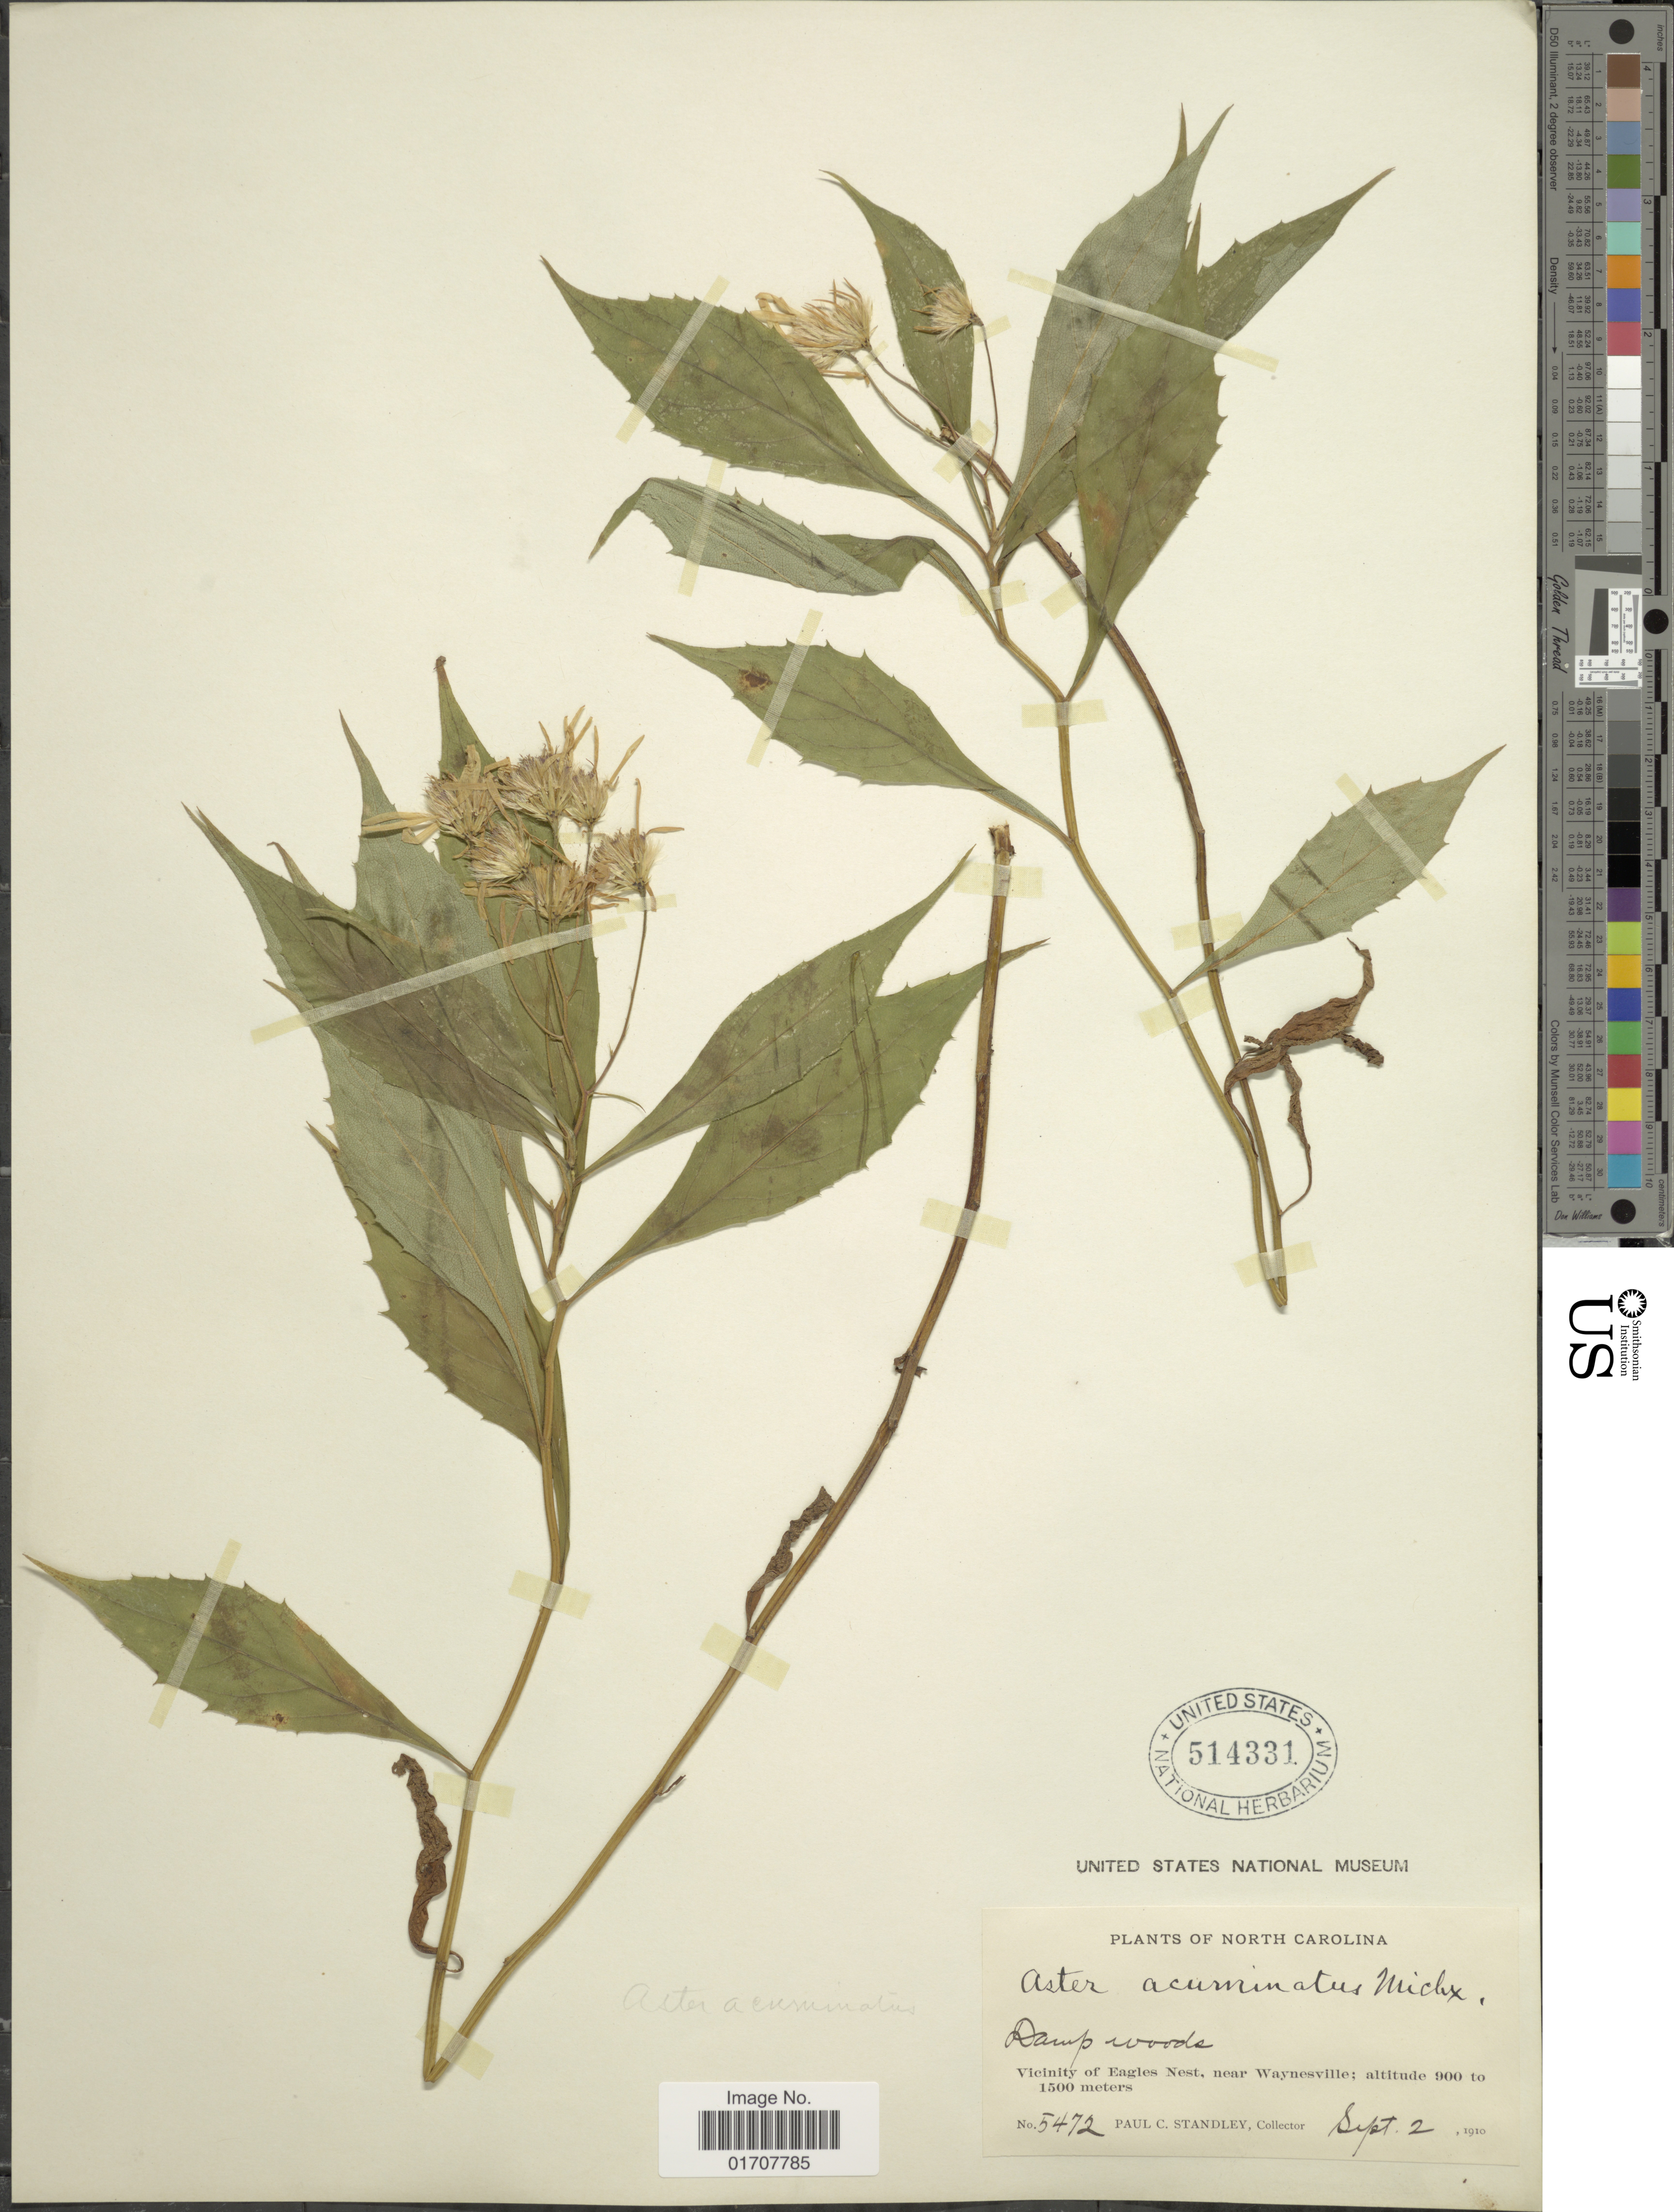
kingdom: Plantae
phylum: Tracheophyta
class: Magnoliopsida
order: Asterales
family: Asteraceae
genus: Oclemena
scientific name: Oclemena acuminata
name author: (Michx.) Greene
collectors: P. C. Standley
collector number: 5472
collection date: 1910-09-02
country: United States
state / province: North Carolina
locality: Vicinity of Eagle Nest, near Waynesville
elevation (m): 900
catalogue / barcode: US 514331